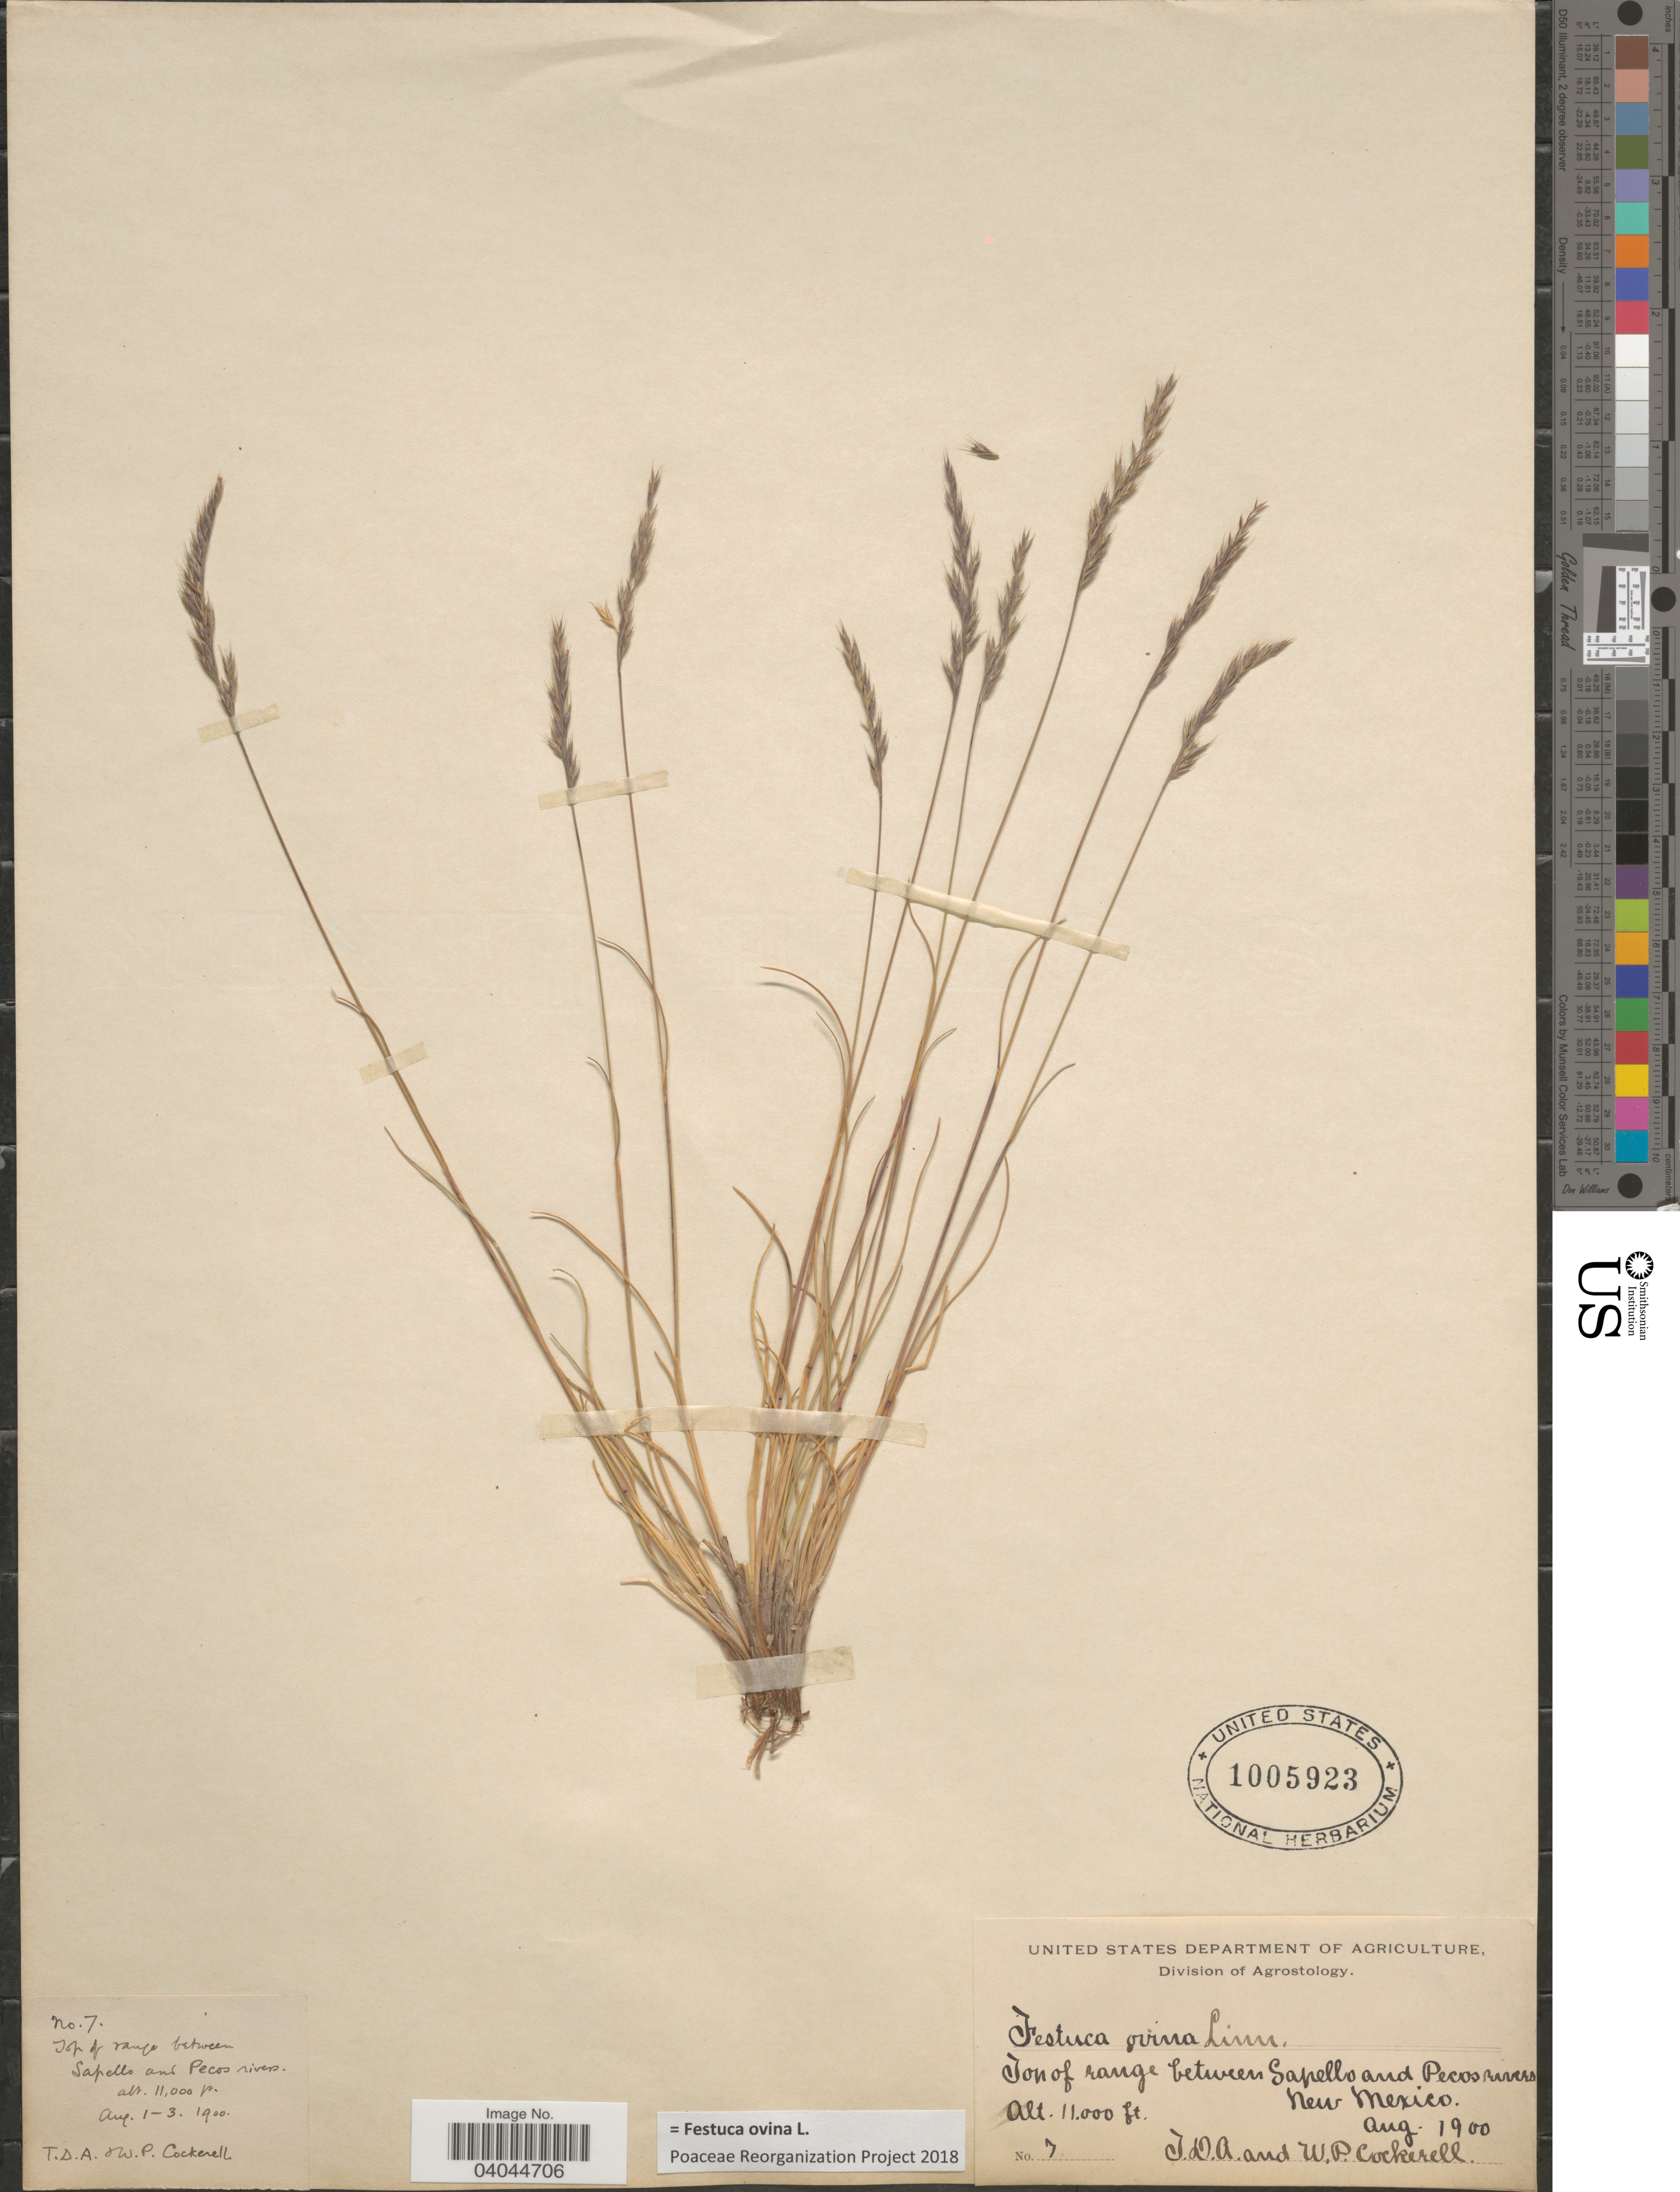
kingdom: Plantae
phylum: Tracheophyta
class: Liliopsida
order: Poales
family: Poaceae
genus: Festuca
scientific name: Festuca ovina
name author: L.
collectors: T. Cockerell & W. Cockerell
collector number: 7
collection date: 1900-08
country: United States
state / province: New Mexico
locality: Ton of range between Sapello and Pecos rivers.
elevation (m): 3353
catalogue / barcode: US 1005923